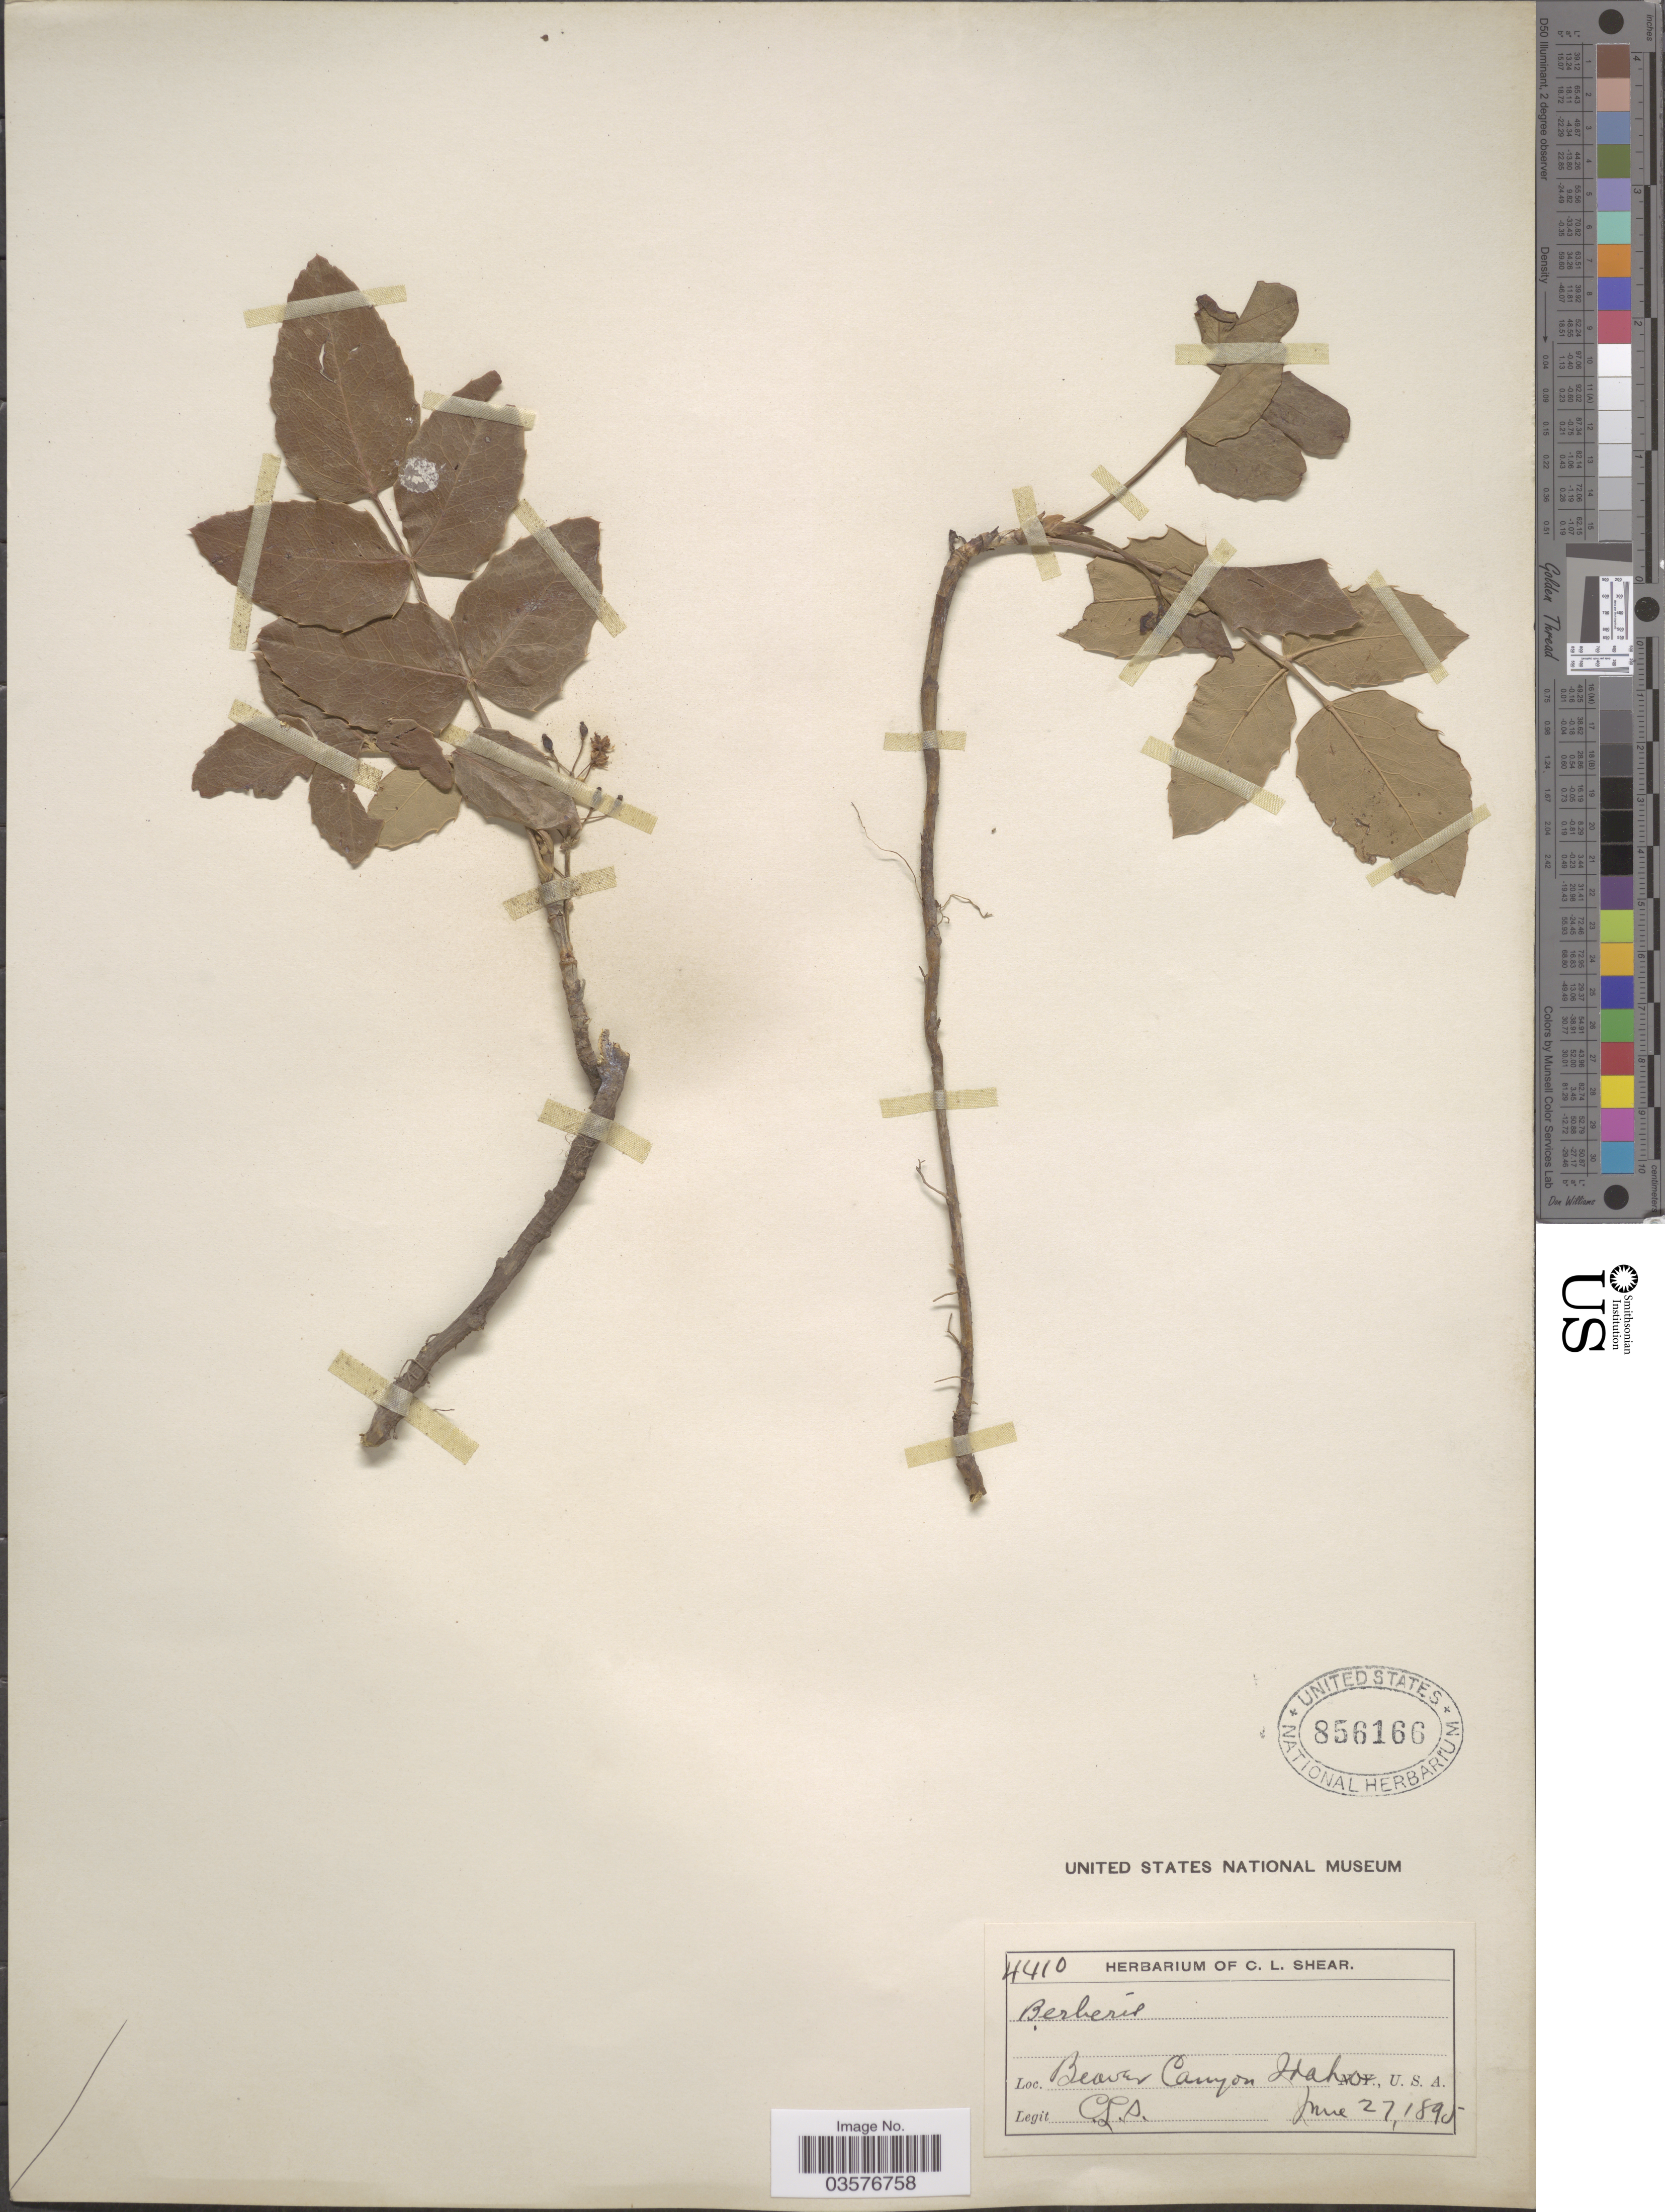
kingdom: Plantae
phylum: Tracheophyta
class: Magnoliopsida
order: Ranunculales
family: Berberidaceae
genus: Mahonia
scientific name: Mahonia repens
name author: (Lindl.) G. Don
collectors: C. L. Shear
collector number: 4410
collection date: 1895-06-27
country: United States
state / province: Idaho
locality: Beaver Canyon. N. Y. [unsure placement]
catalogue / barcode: US 856166